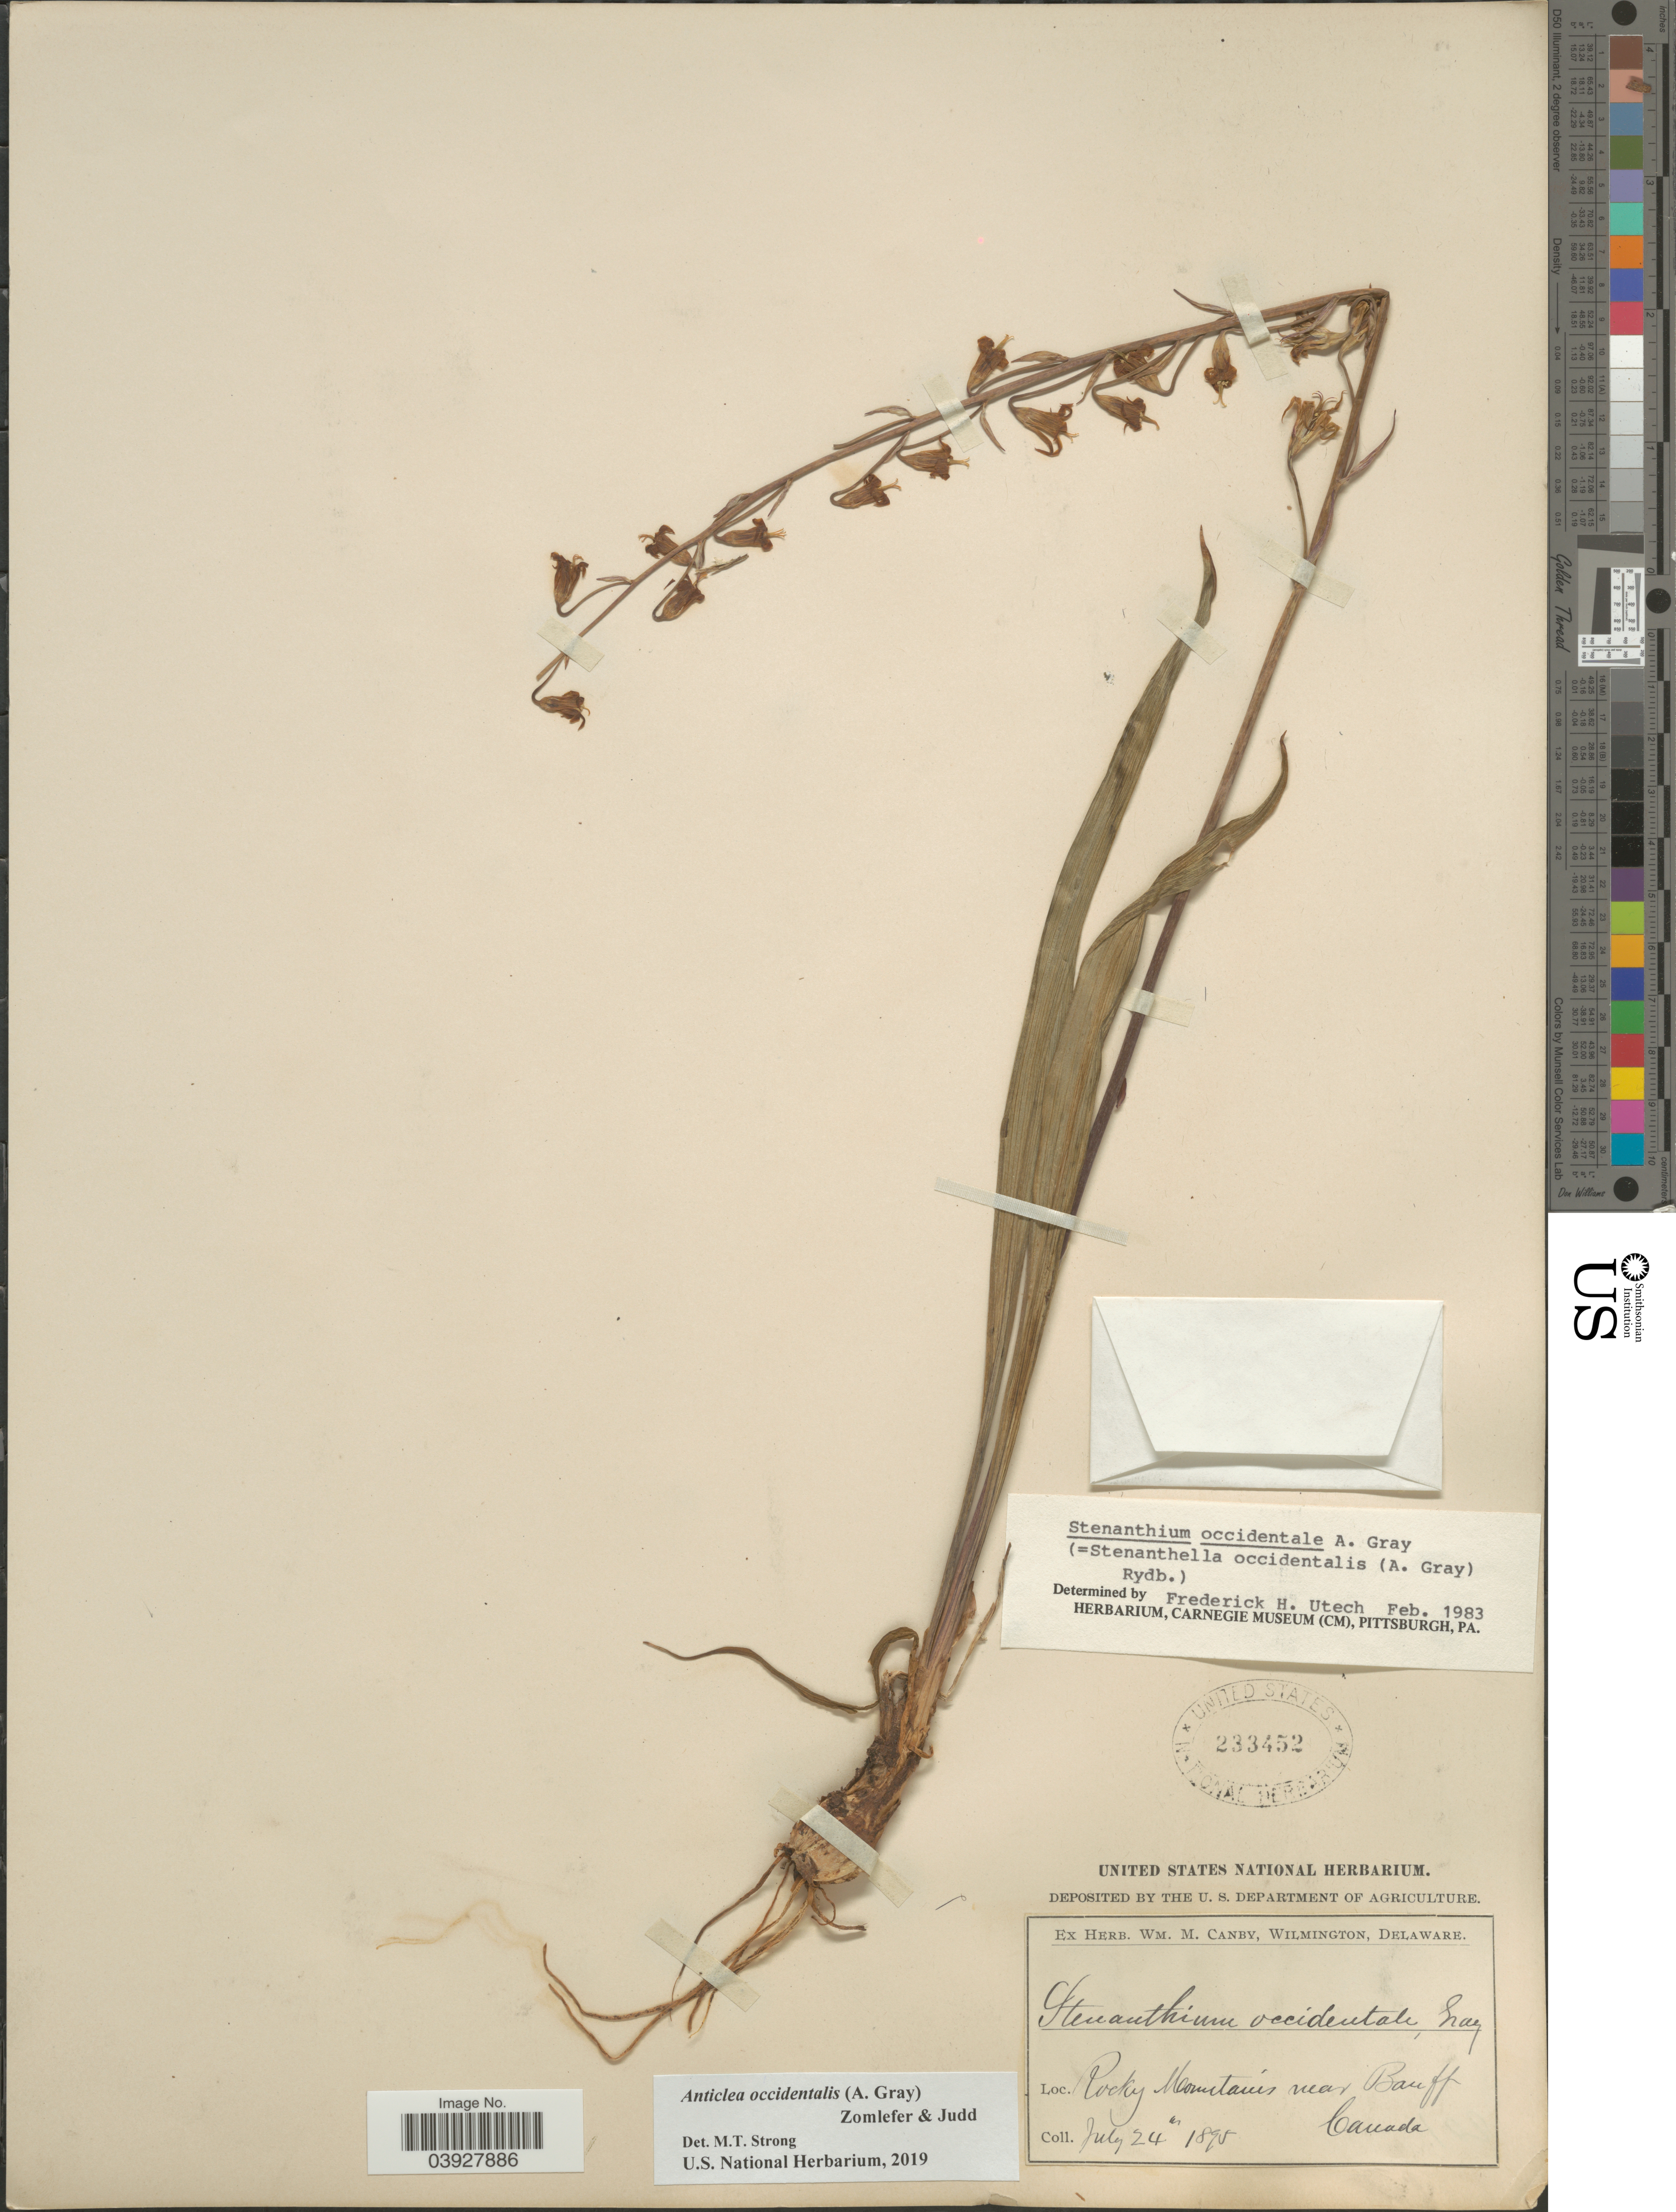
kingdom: Plantae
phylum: Tracheophyta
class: Liliopsida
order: Liliales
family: Melanthiaceae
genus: Anticlea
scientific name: Anticlea occidentalis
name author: (A. Gray) Zomlefer & Judd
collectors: ex herb. W.M. Canby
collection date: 1895-07-24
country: Canada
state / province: Alberta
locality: Rocky Mountains near Banff.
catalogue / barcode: US 233452